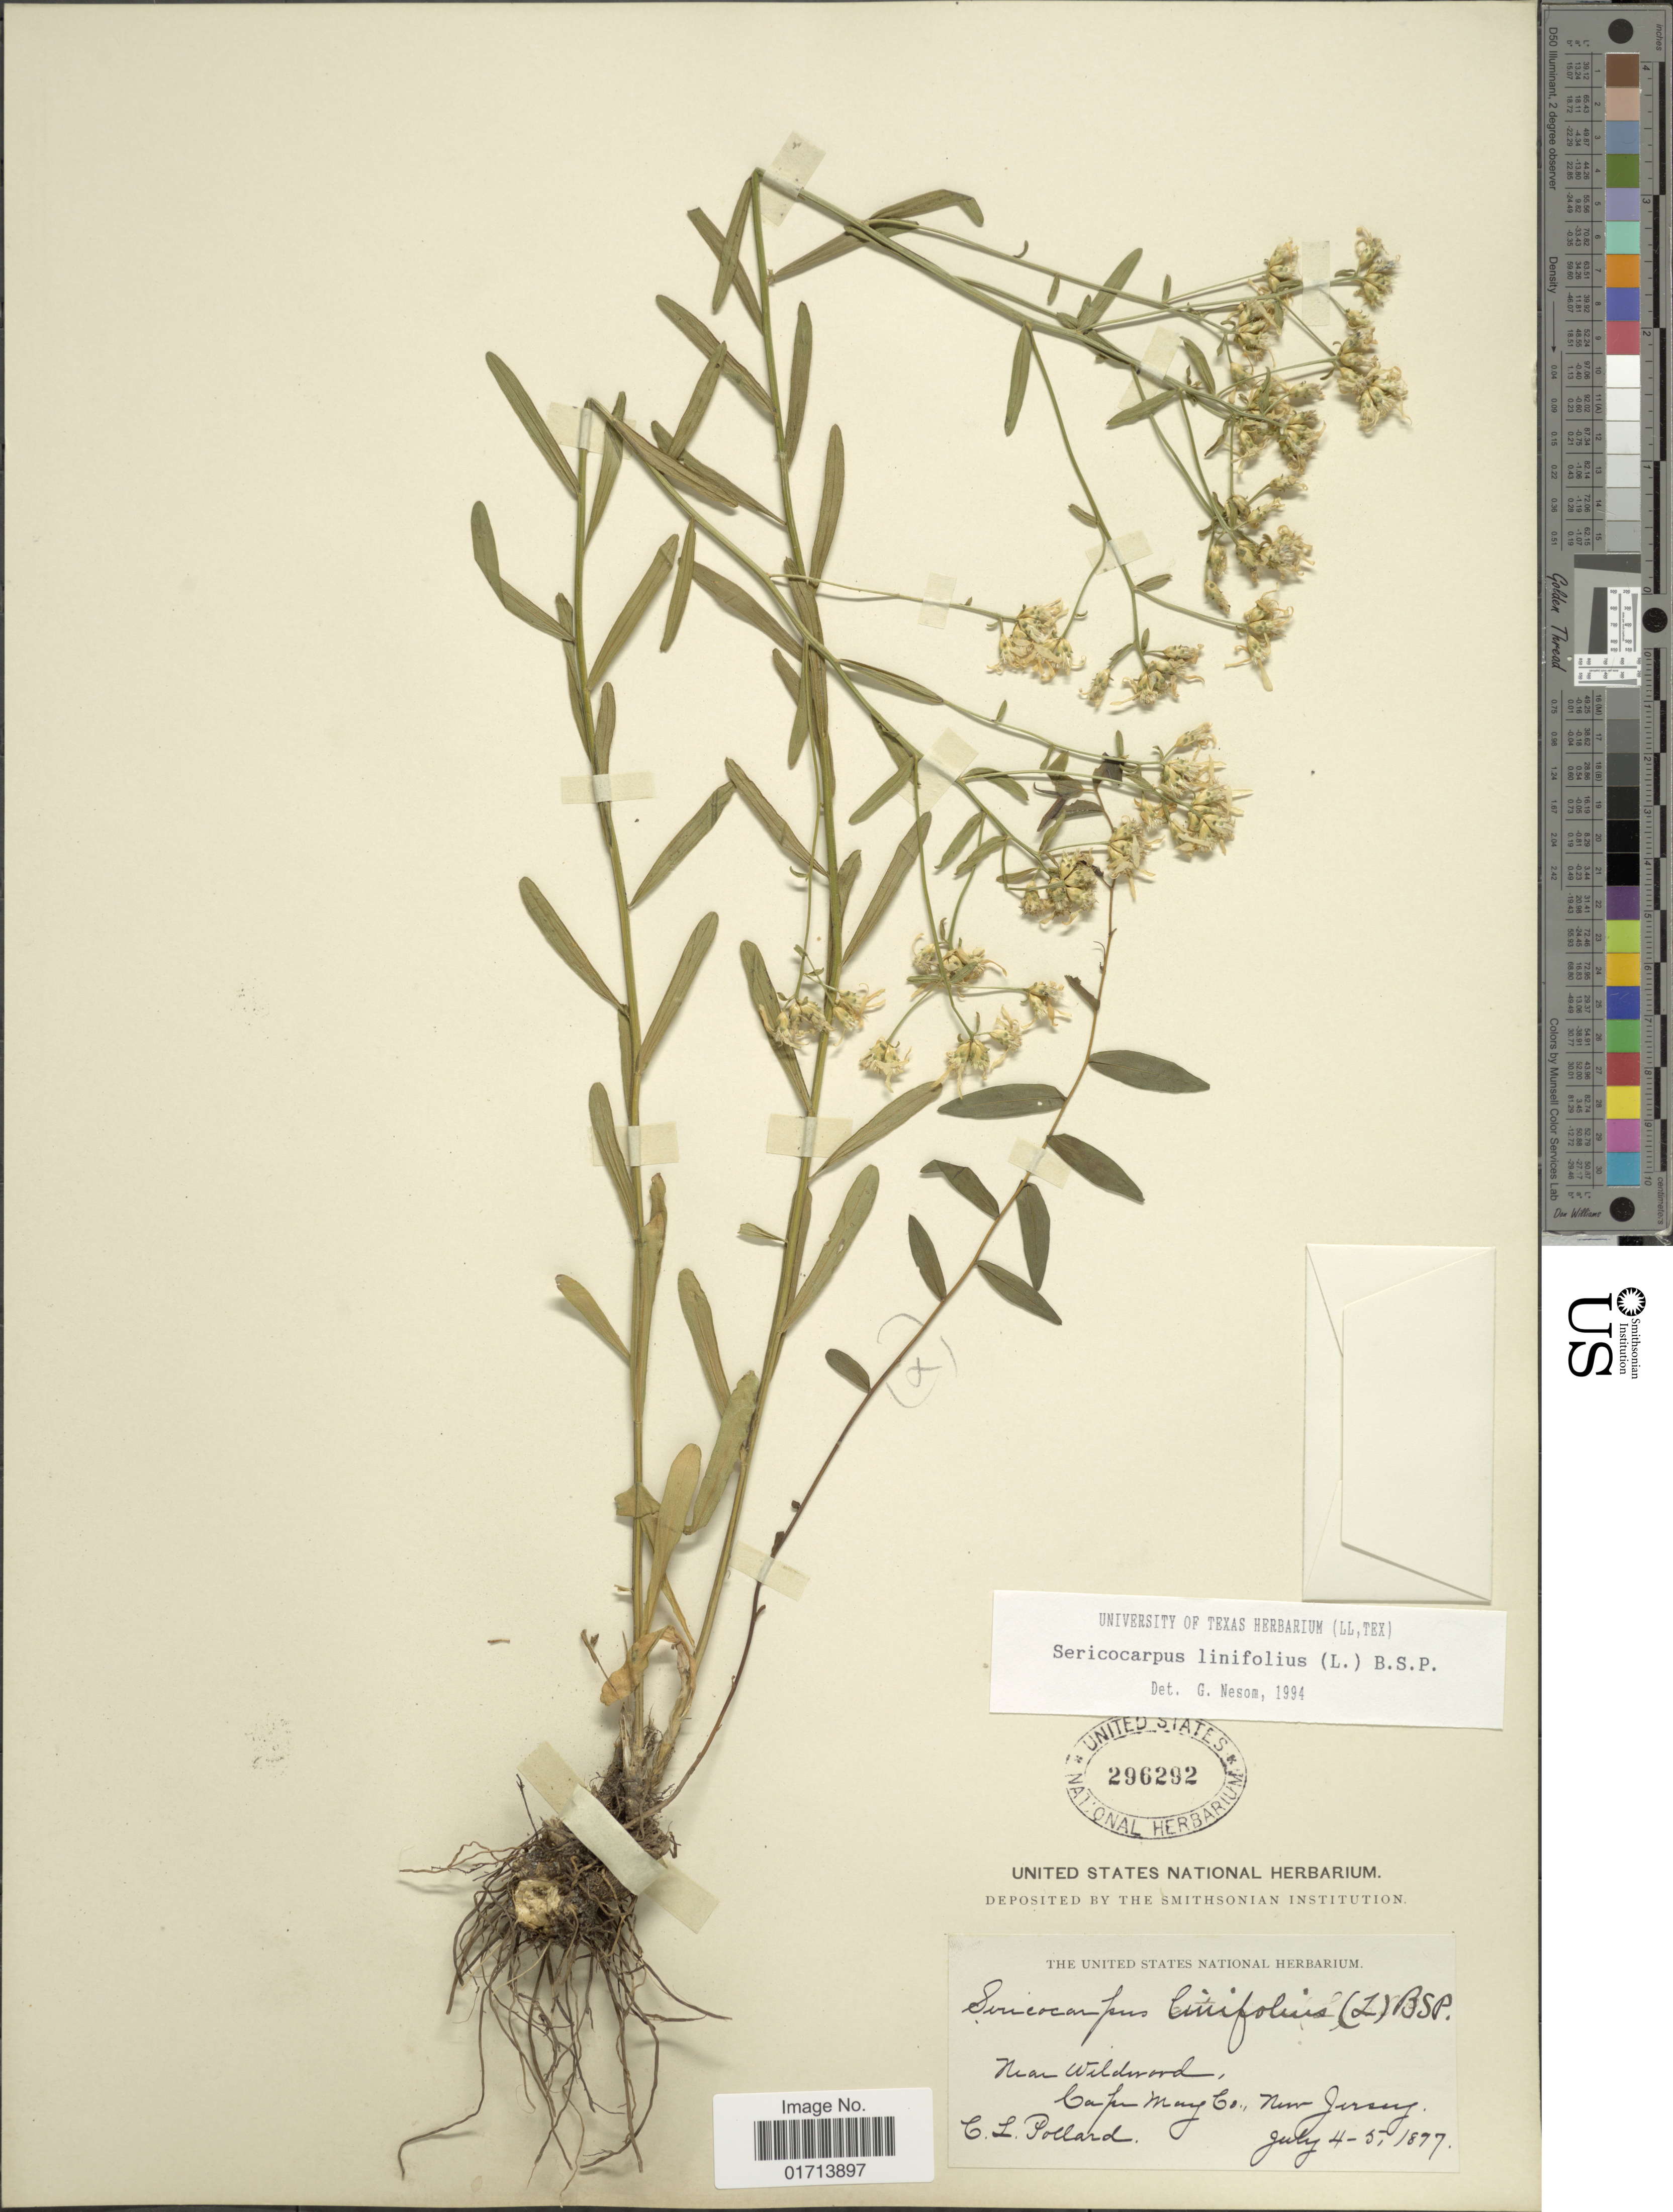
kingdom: Plantae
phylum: Tracheophyta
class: Magnoliopsida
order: Asterales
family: Asteraceae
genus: Sericocarpus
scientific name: Sericocarpus linifolius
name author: (L.) Britton, Stearns & Poggenb.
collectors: C. L. Pollard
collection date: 1897-07-04/1897-07-05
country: United States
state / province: New Jersey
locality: Near Wildwood, Cape Many Co.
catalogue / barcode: US 296292